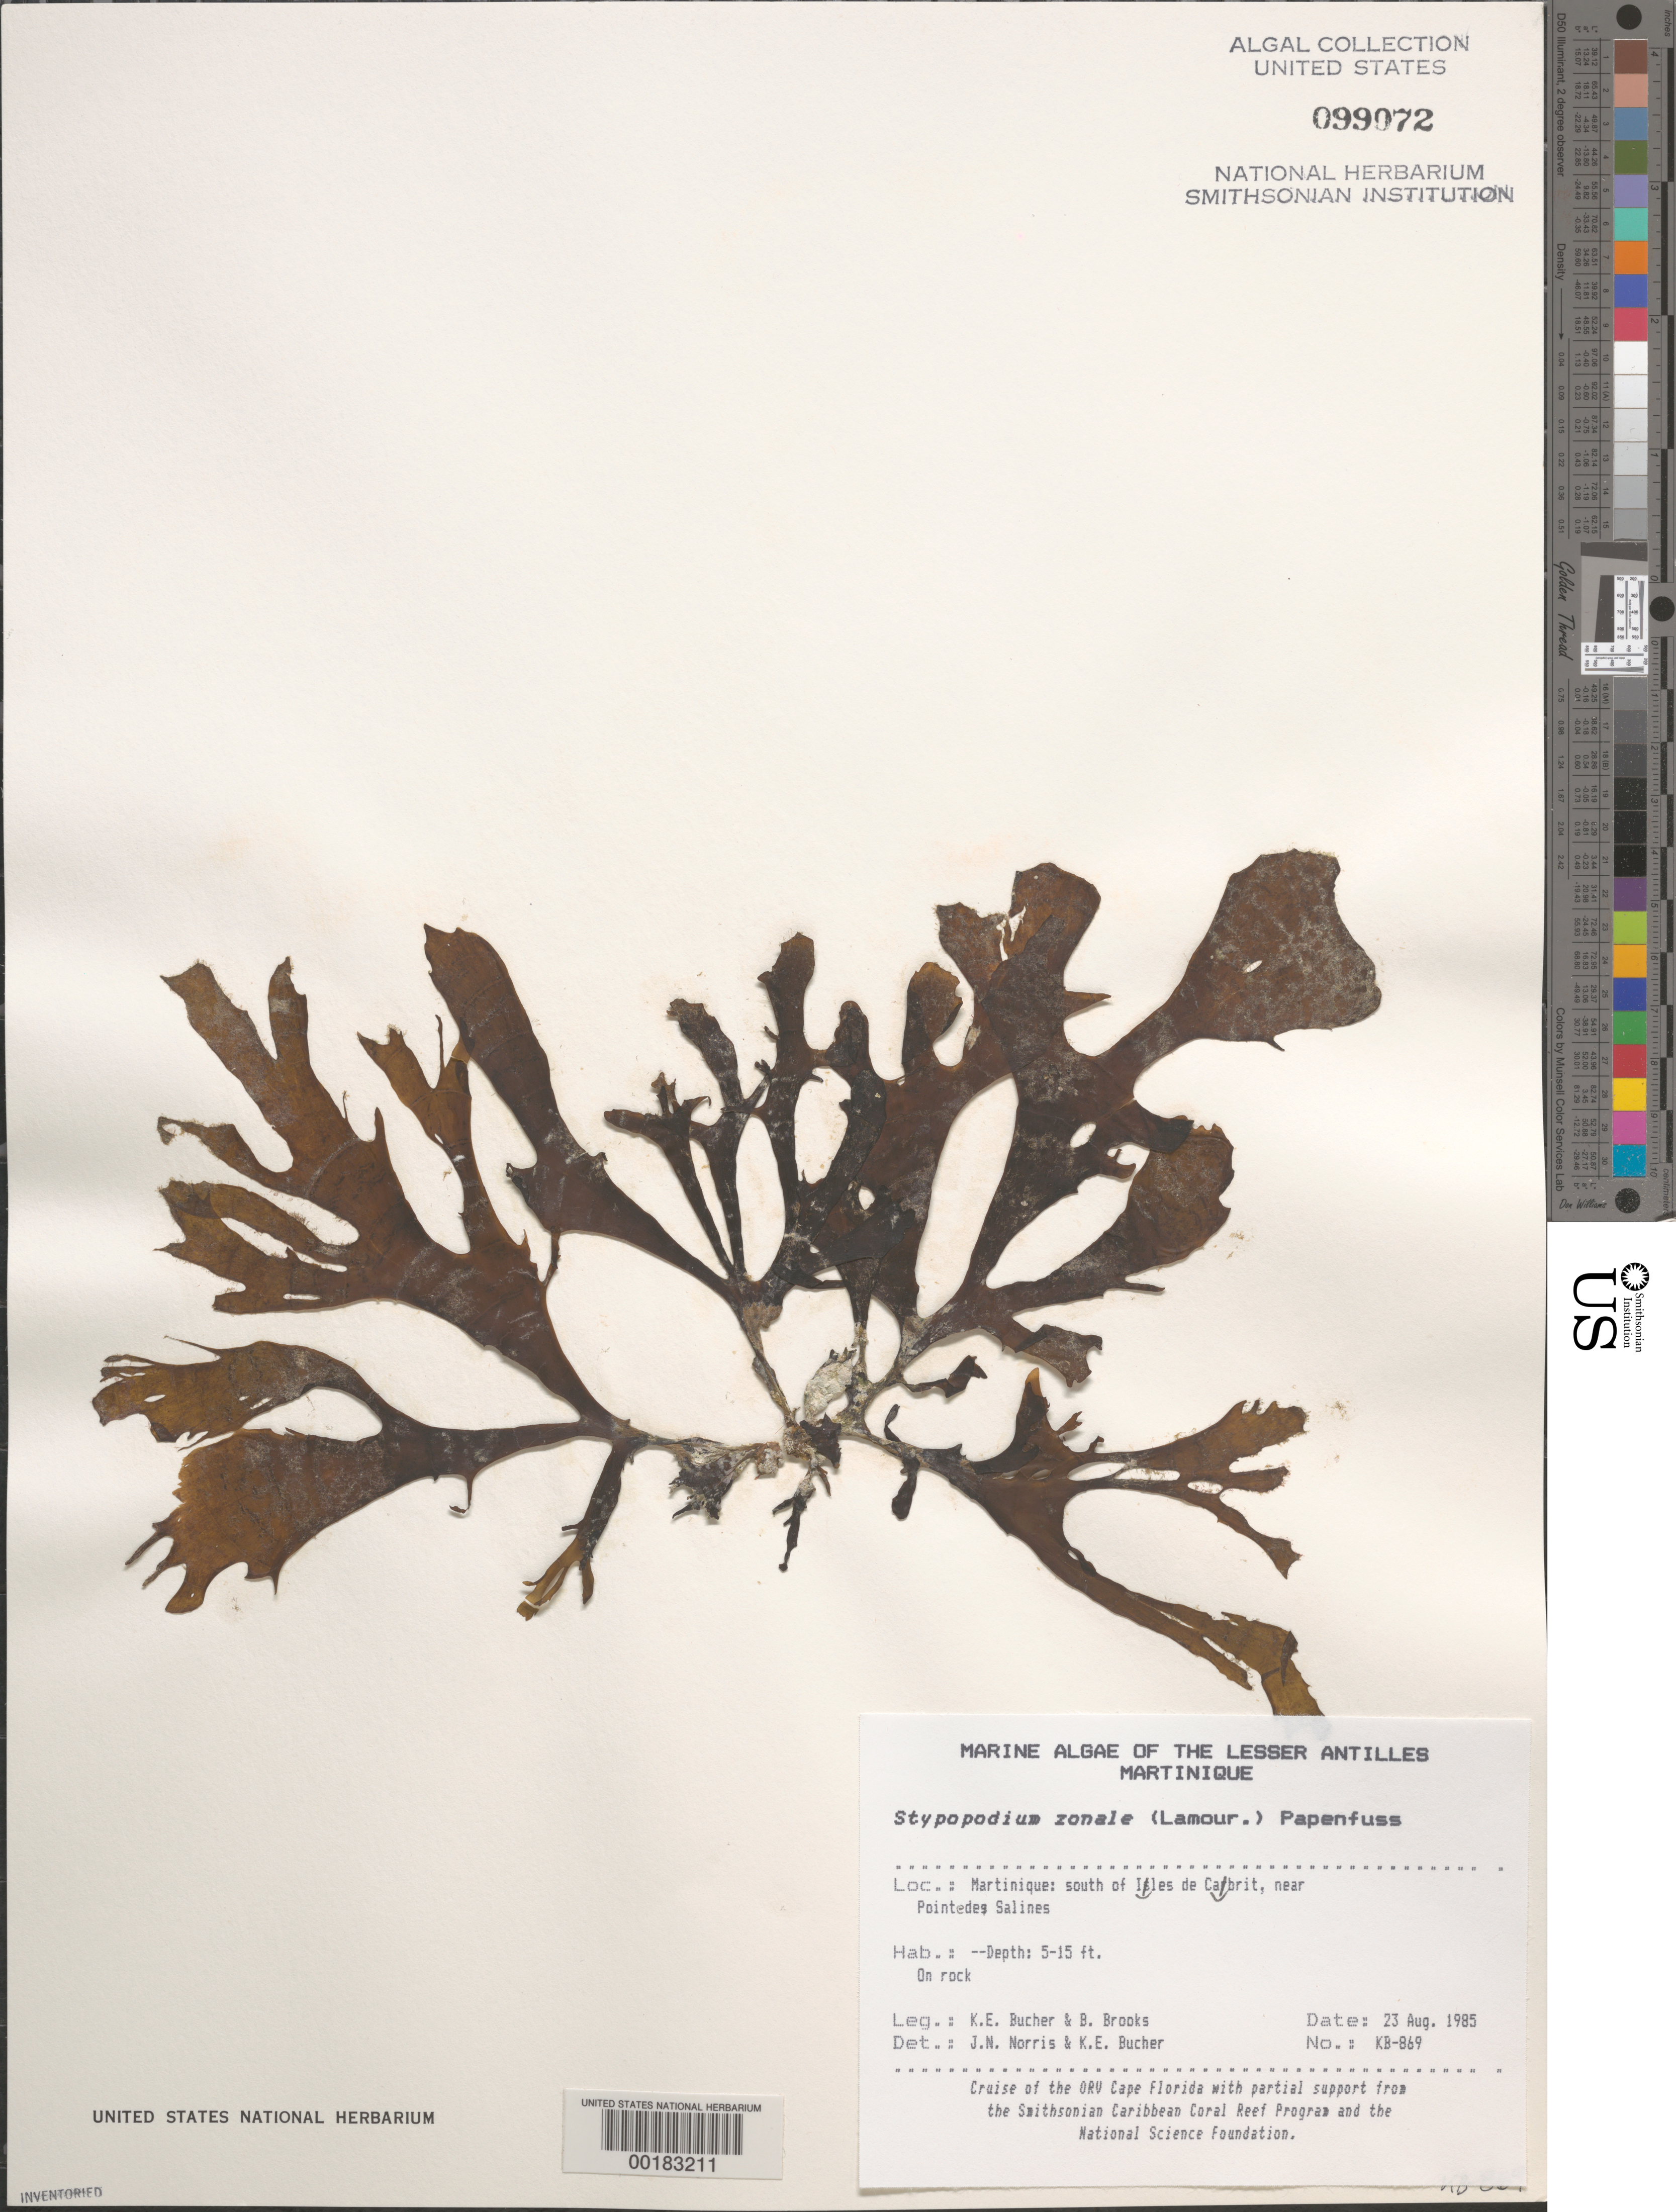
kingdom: Chromista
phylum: Ochrophyta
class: Phaeophyceae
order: Dictyotales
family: Dictyotaceae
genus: Stypopodium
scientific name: Stypopodium zonale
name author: (J.V.Lamouroux) Papenf.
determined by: Norris, J. N.; Bucher, K. E.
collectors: K. E. Bucher & B. Brooks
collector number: Kb-869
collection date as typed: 23 Aug 1985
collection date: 1985-08-23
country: Martinique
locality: South of Iles de Cabrit, near Pointe de Salines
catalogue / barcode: US 99072